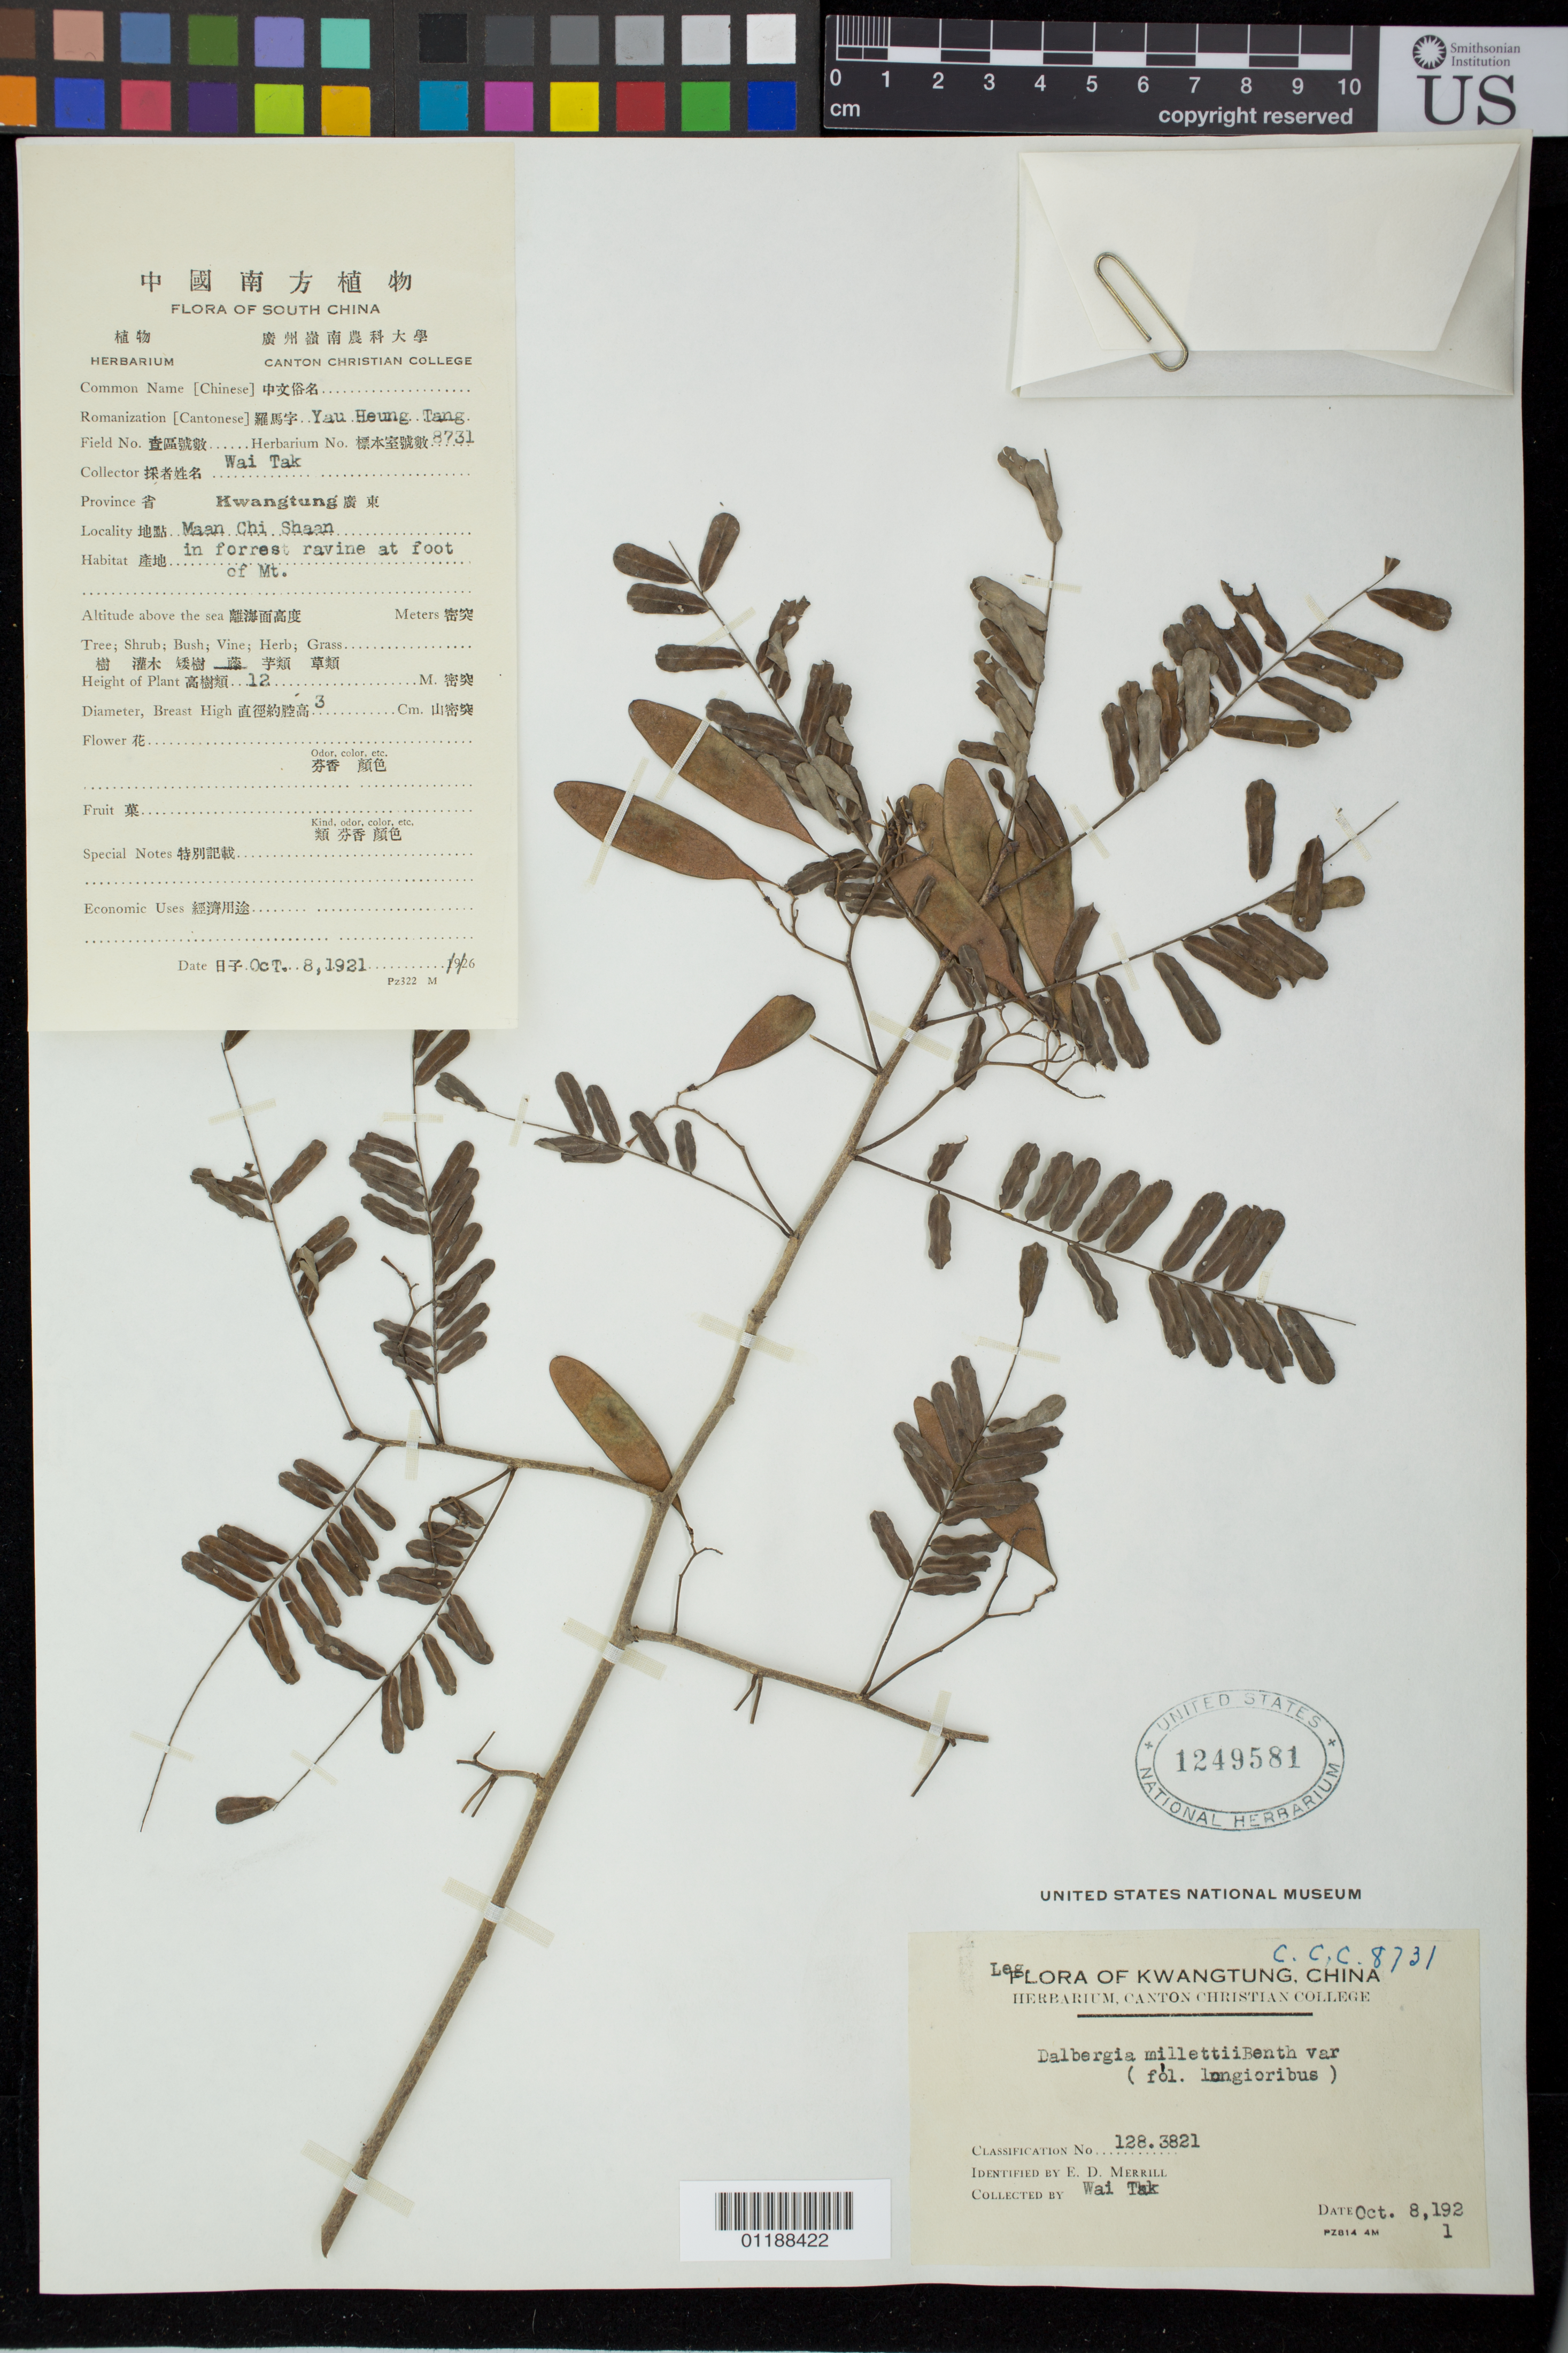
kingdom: Plantae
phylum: Tracheophyta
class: Magnoliopsida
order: Fabales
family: Fabaceae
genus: Dalbergia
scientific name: Dalbergia millettii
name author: Benth.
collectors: W. Tak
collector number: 8731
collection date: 1921-10-08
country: China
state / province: Guangdong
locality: Maan Chi Shaan, in forest ravine at foot of Mt.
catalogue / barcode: US 1249581